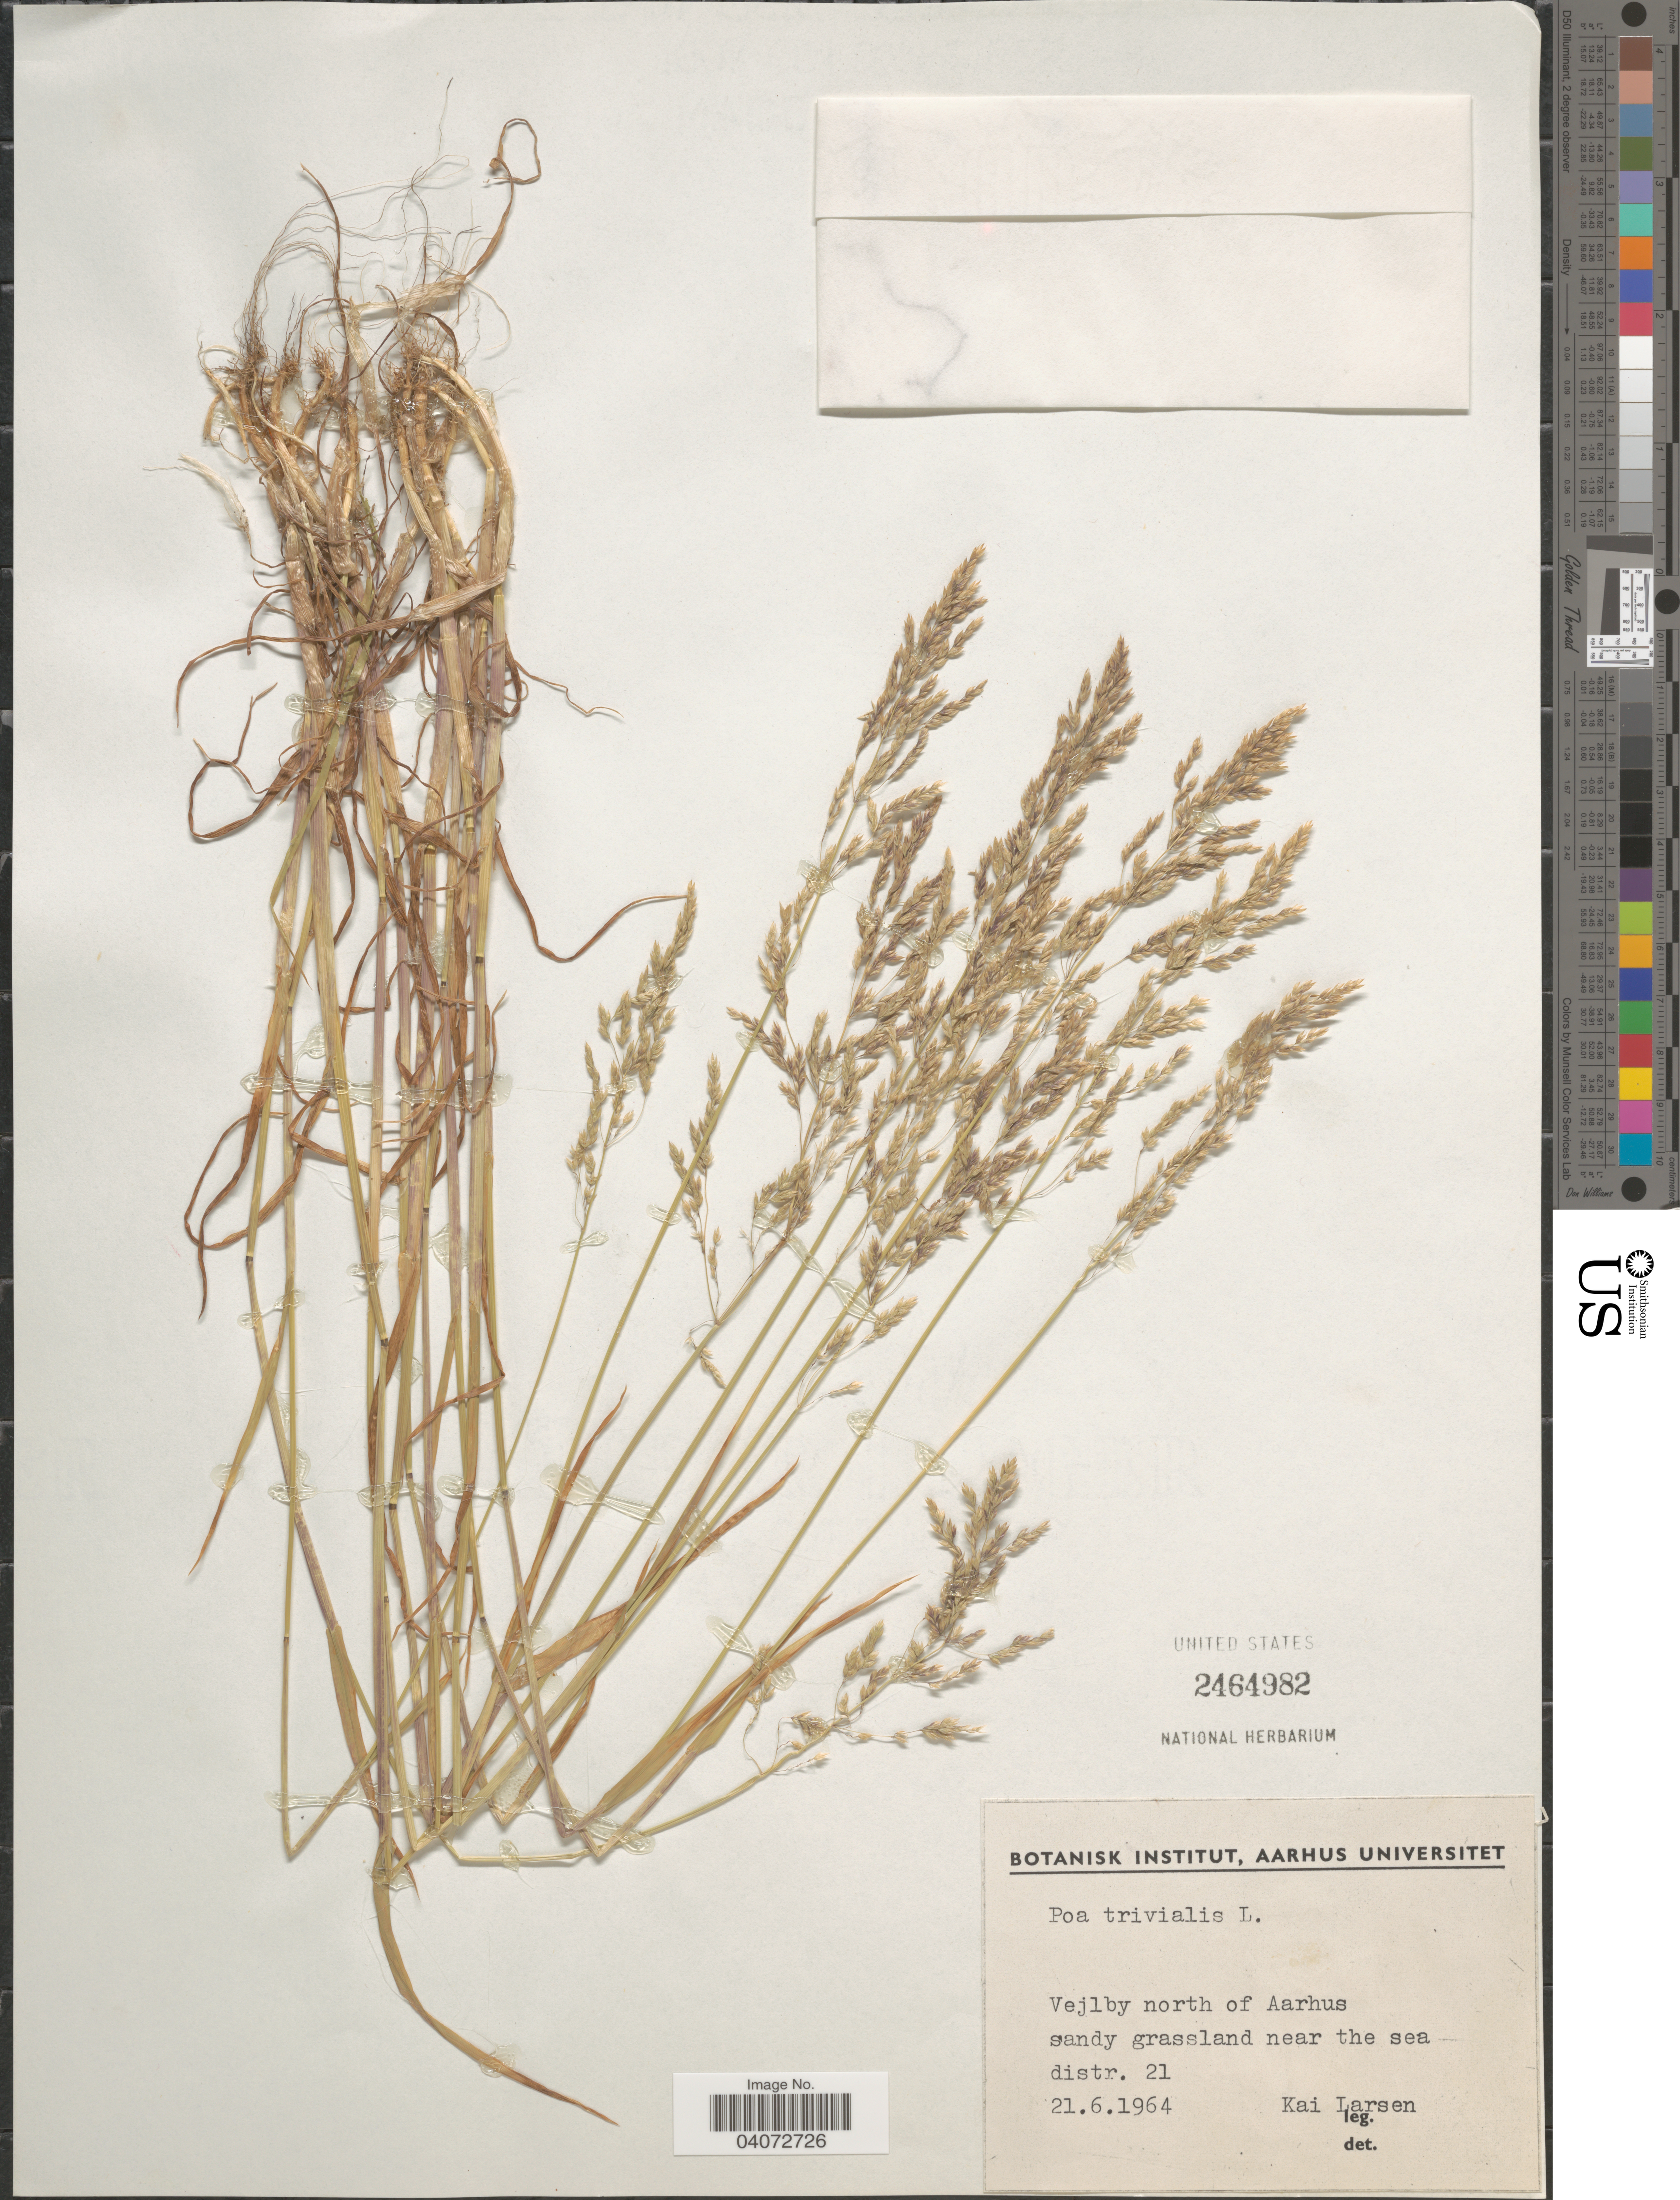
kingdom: Plantae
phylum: Tracheophyta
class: Liliopsida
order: Poales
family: Poaceae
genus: Poa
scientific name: Poa trivialis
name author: L.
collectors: K. Larsen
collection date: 1964-06-21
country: Denmark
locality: Vejlby north of Aarhus. Sandy grassland near the sea. Distr. 21.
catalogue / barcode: US 2464982